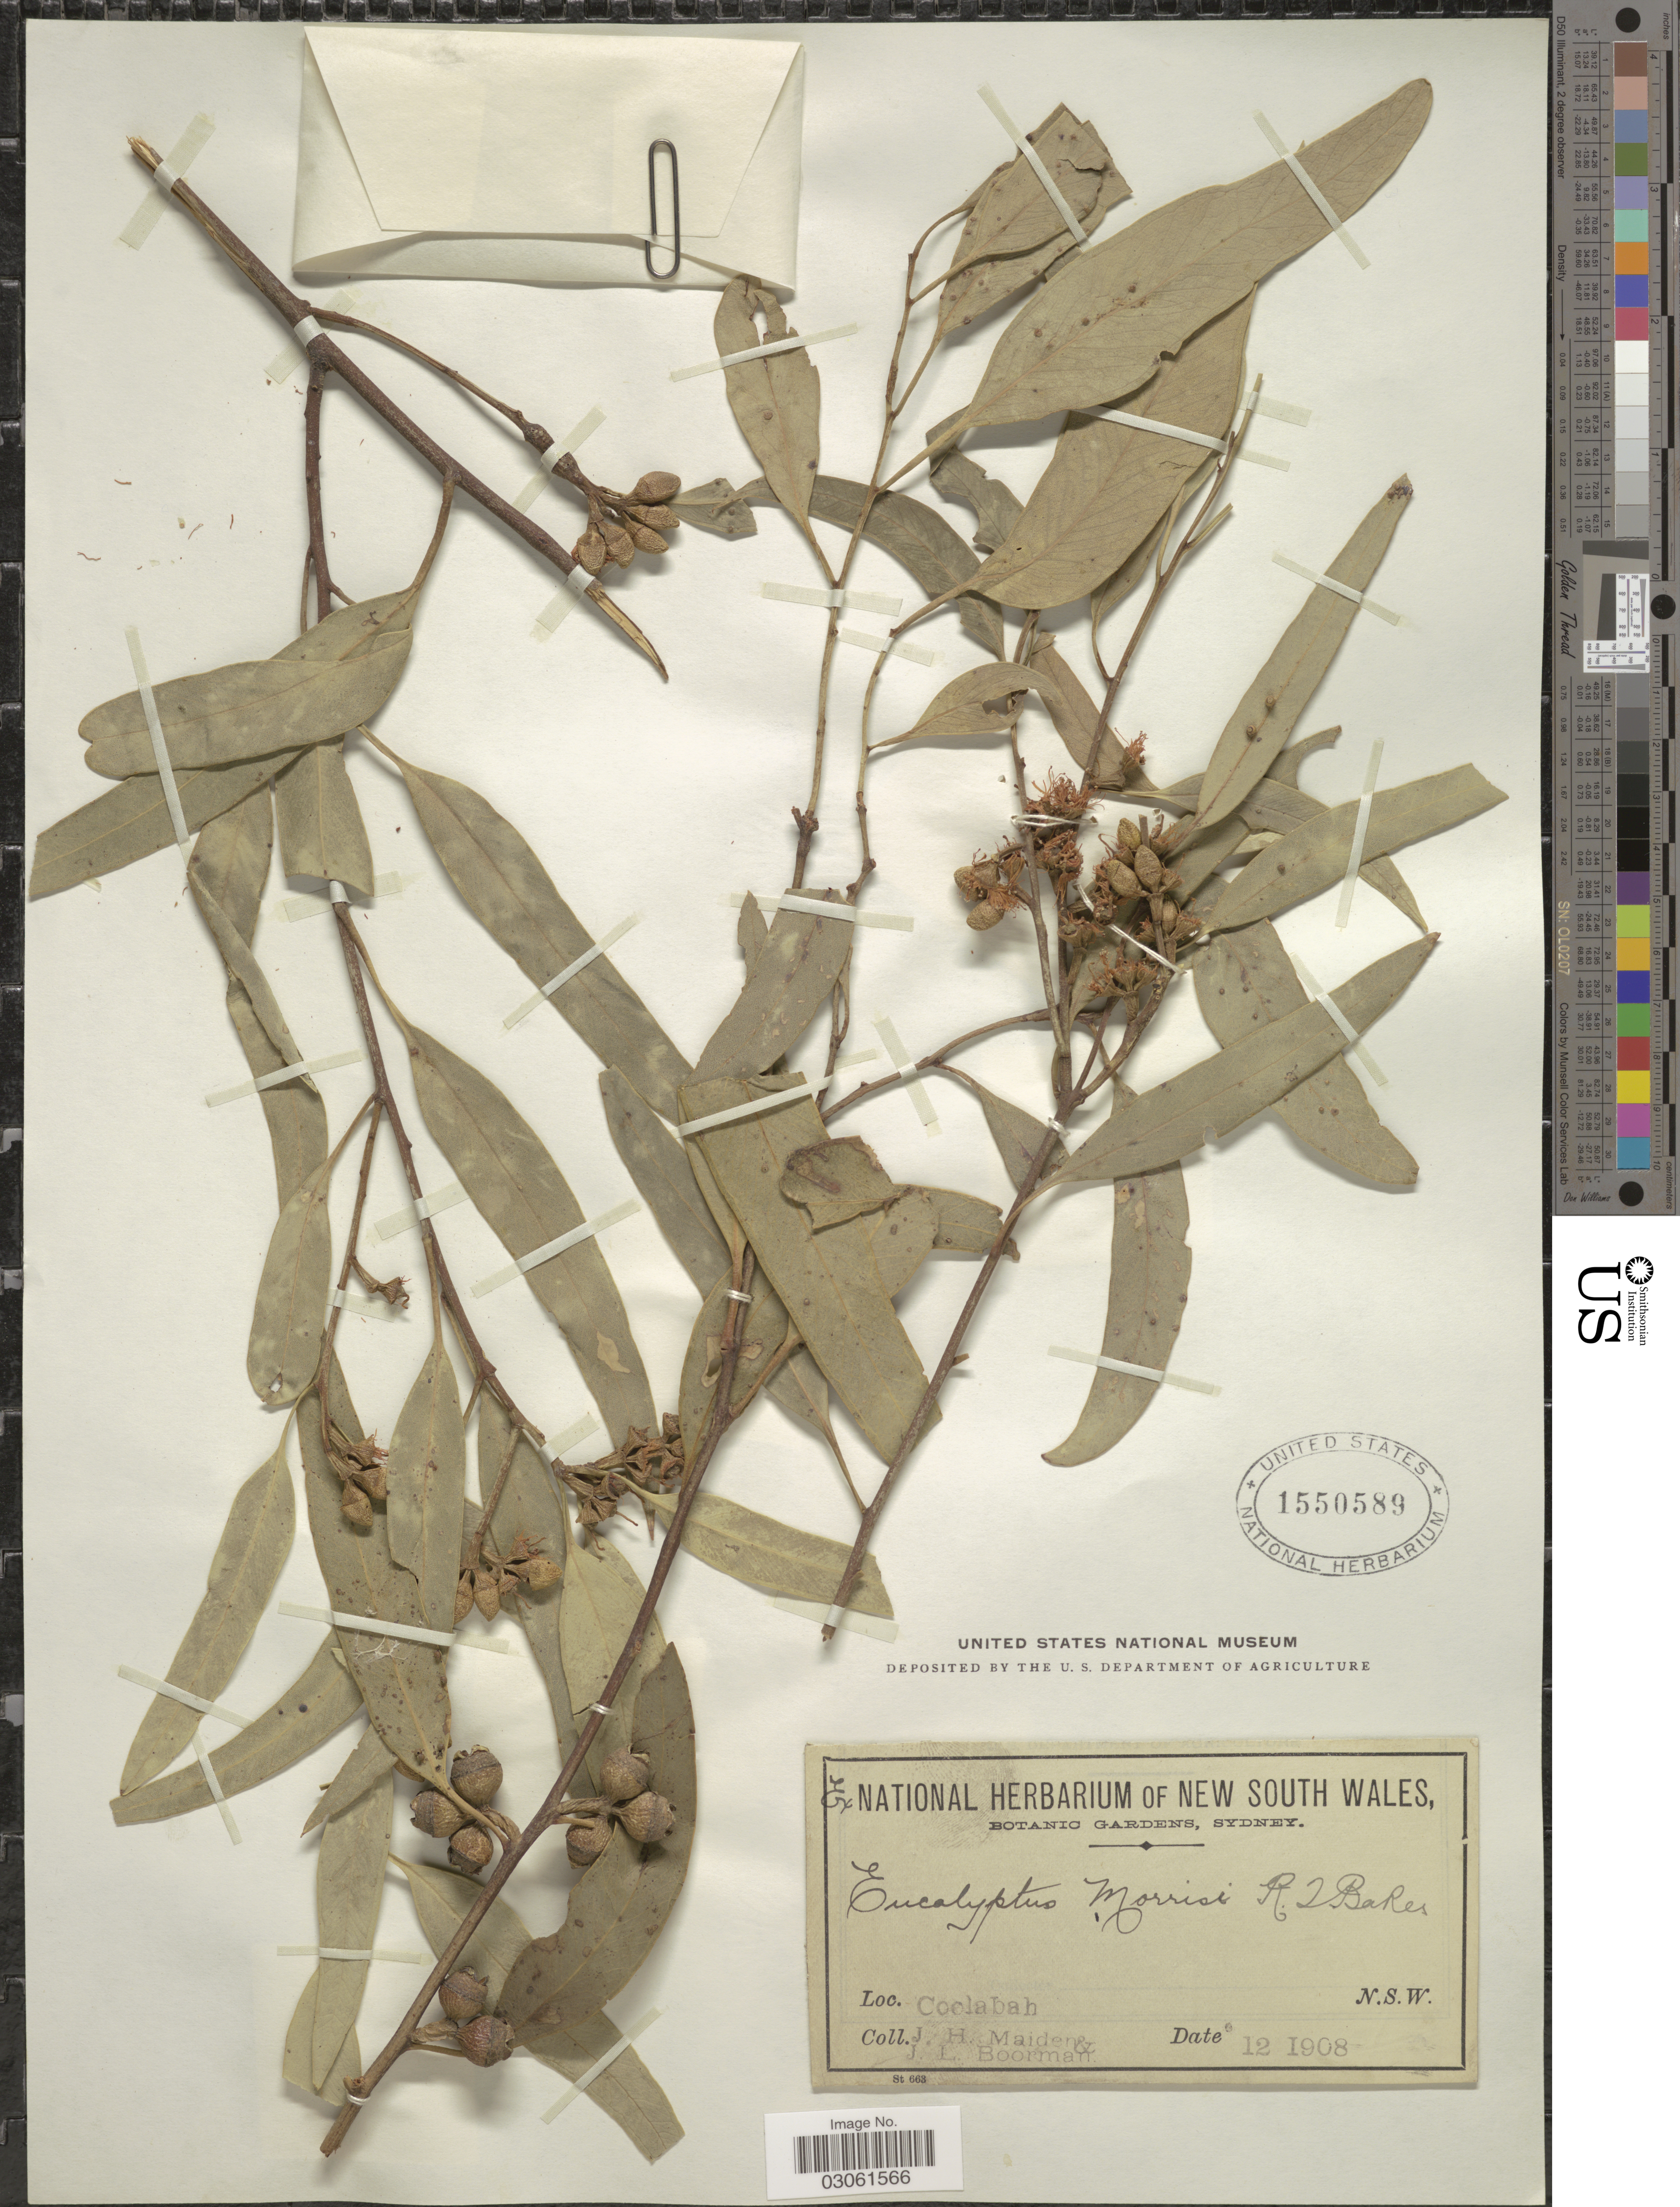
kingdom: Plantae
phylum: Tracheophyta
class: Magnoliopsida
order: Myrtales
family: Myrtaceae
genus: Eucalyptus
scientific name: Eucalyptus morrisii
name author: R.T. Baker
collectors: J. Maiden & J. Boorman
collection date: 1908-12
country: Australia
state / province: New South Wales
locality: Coolabah. N. S. W.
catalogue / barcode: US 1550589